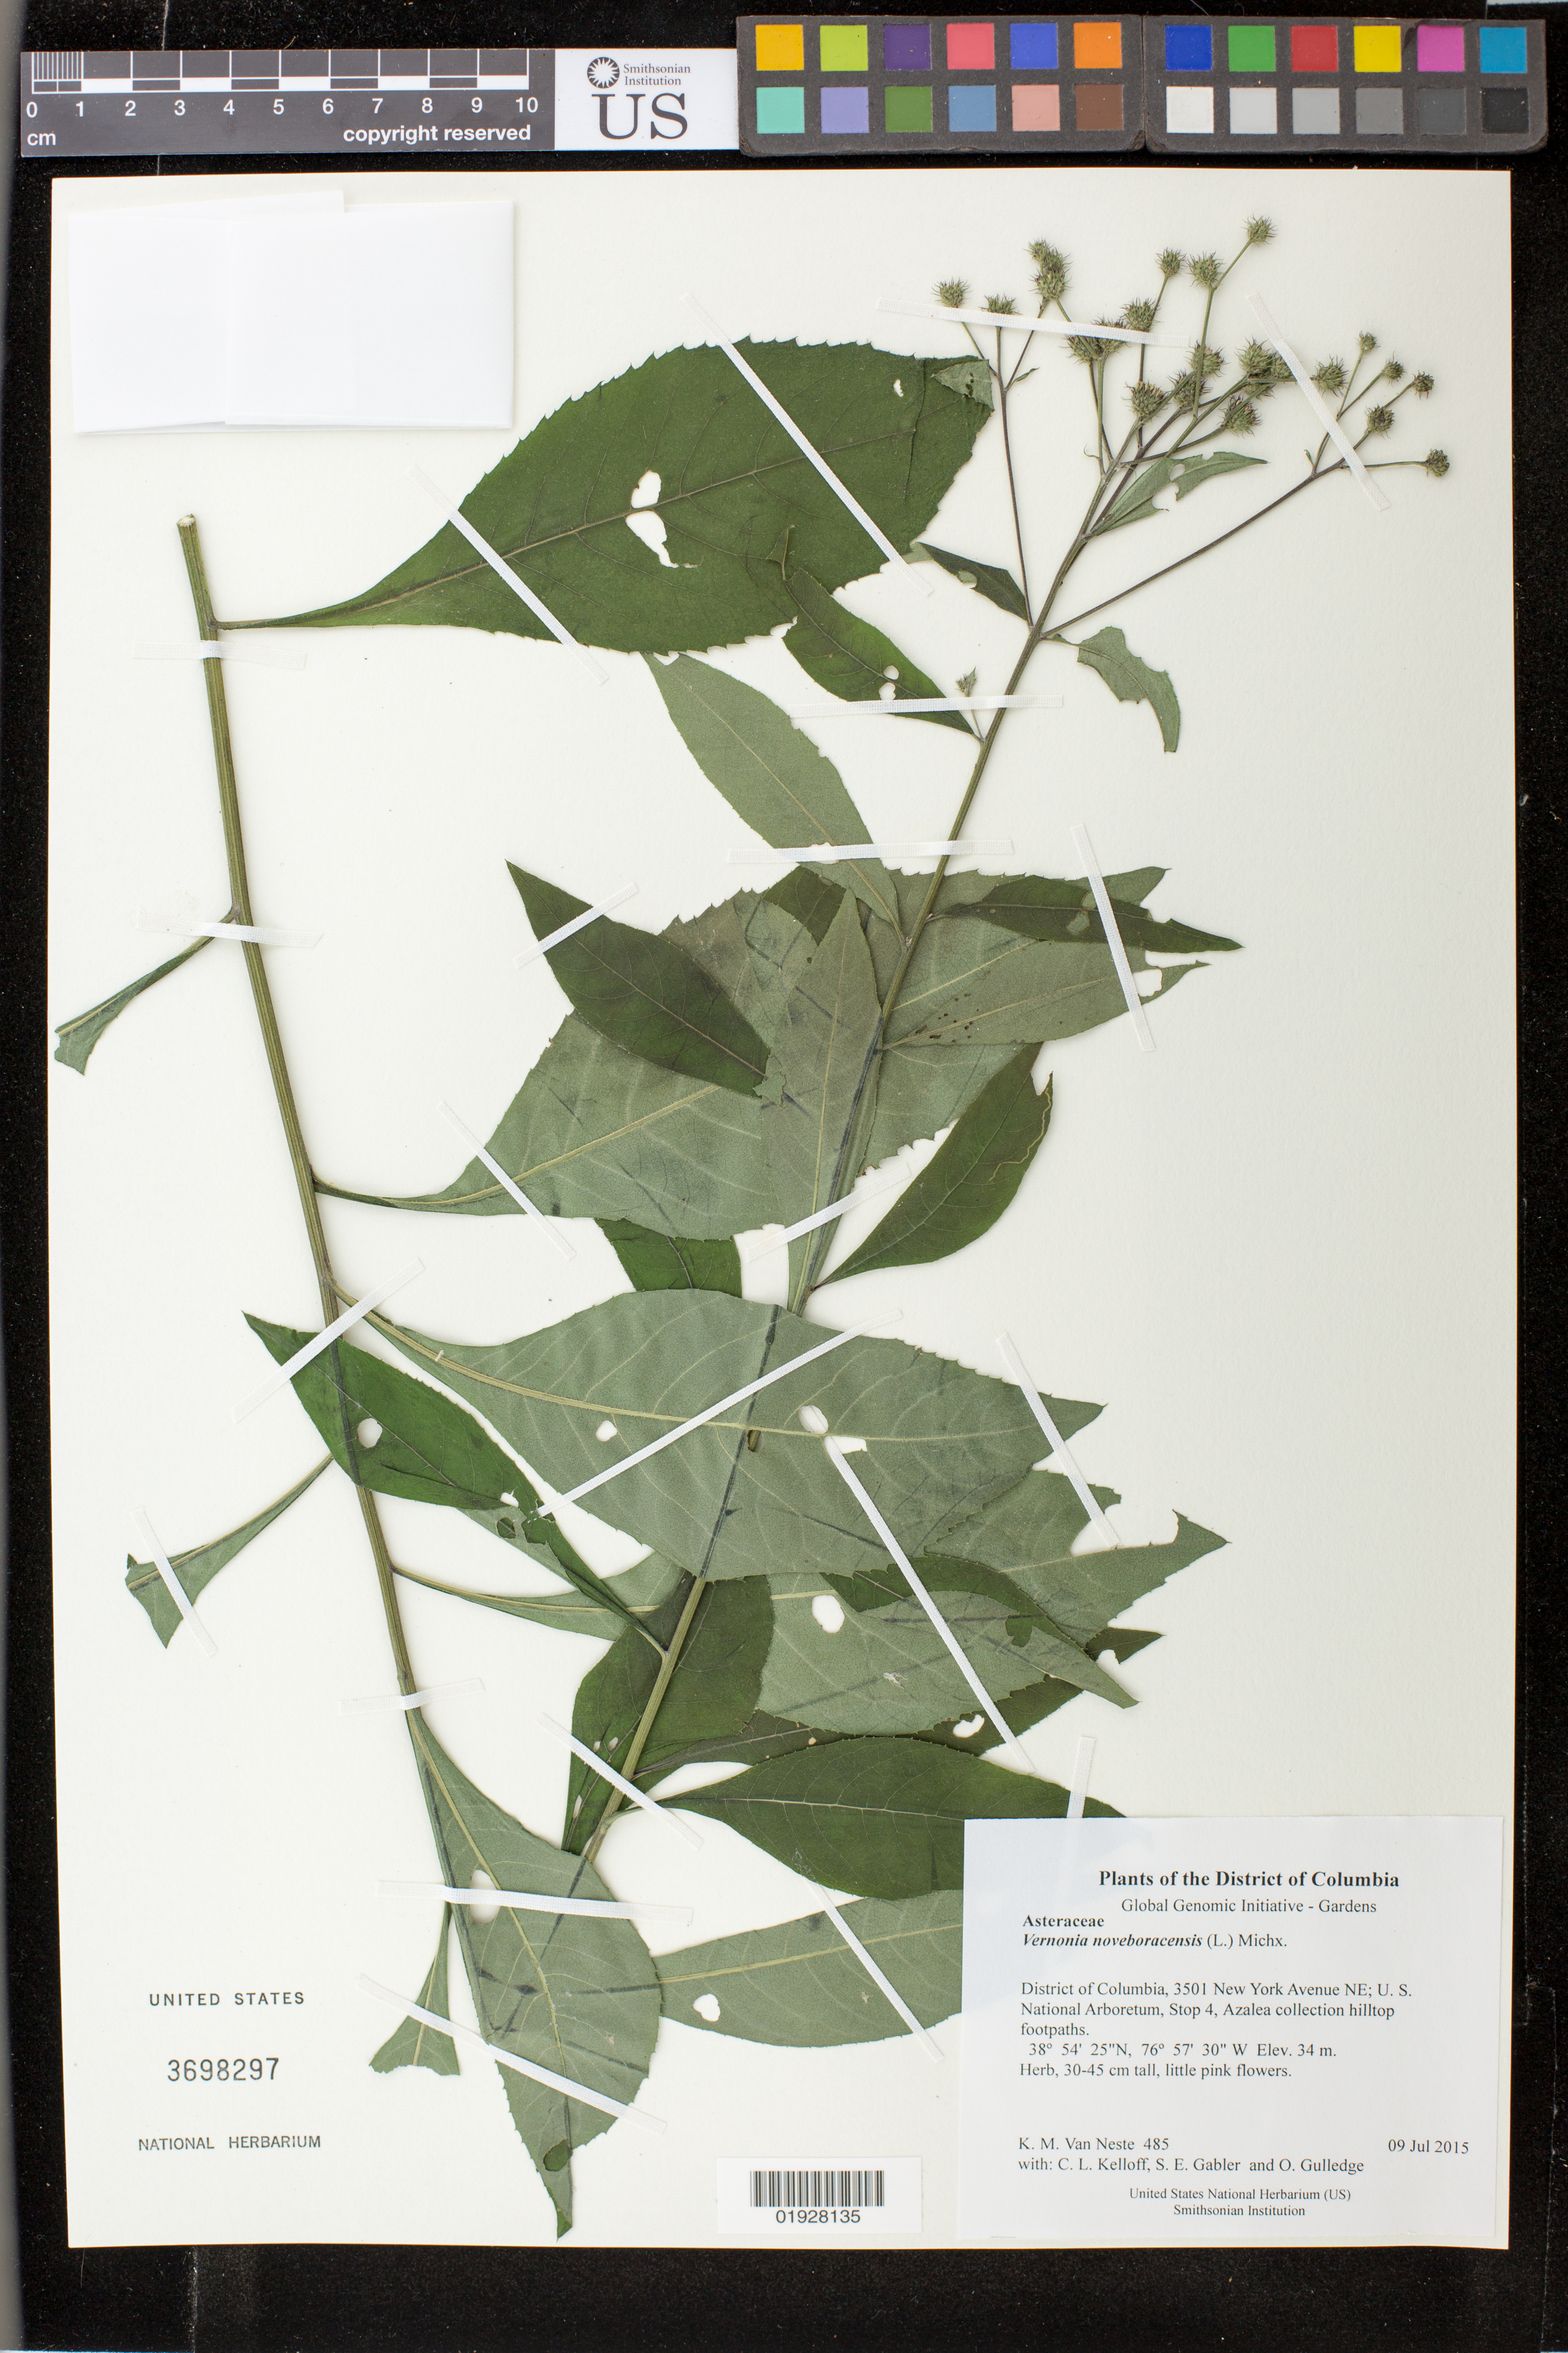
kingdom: Plantae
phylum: Tracheophyta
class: Magnoliopsida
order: Asterales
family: Asteraceae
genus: Vernonia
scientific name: Vernonia noveboracensis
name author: (L.) Michx.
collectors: K. M. Van Neste, C. L. Kelloff, S. E. Gabler & O. Gulledge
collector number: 485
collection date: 2015-07-09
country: United States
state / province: District of Columbia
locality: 3501 New York Avenue NE; U. S. National Arboretum, Stop 4, Azalea collection hilltop footpaths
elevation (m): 34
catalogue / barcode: US 3698297